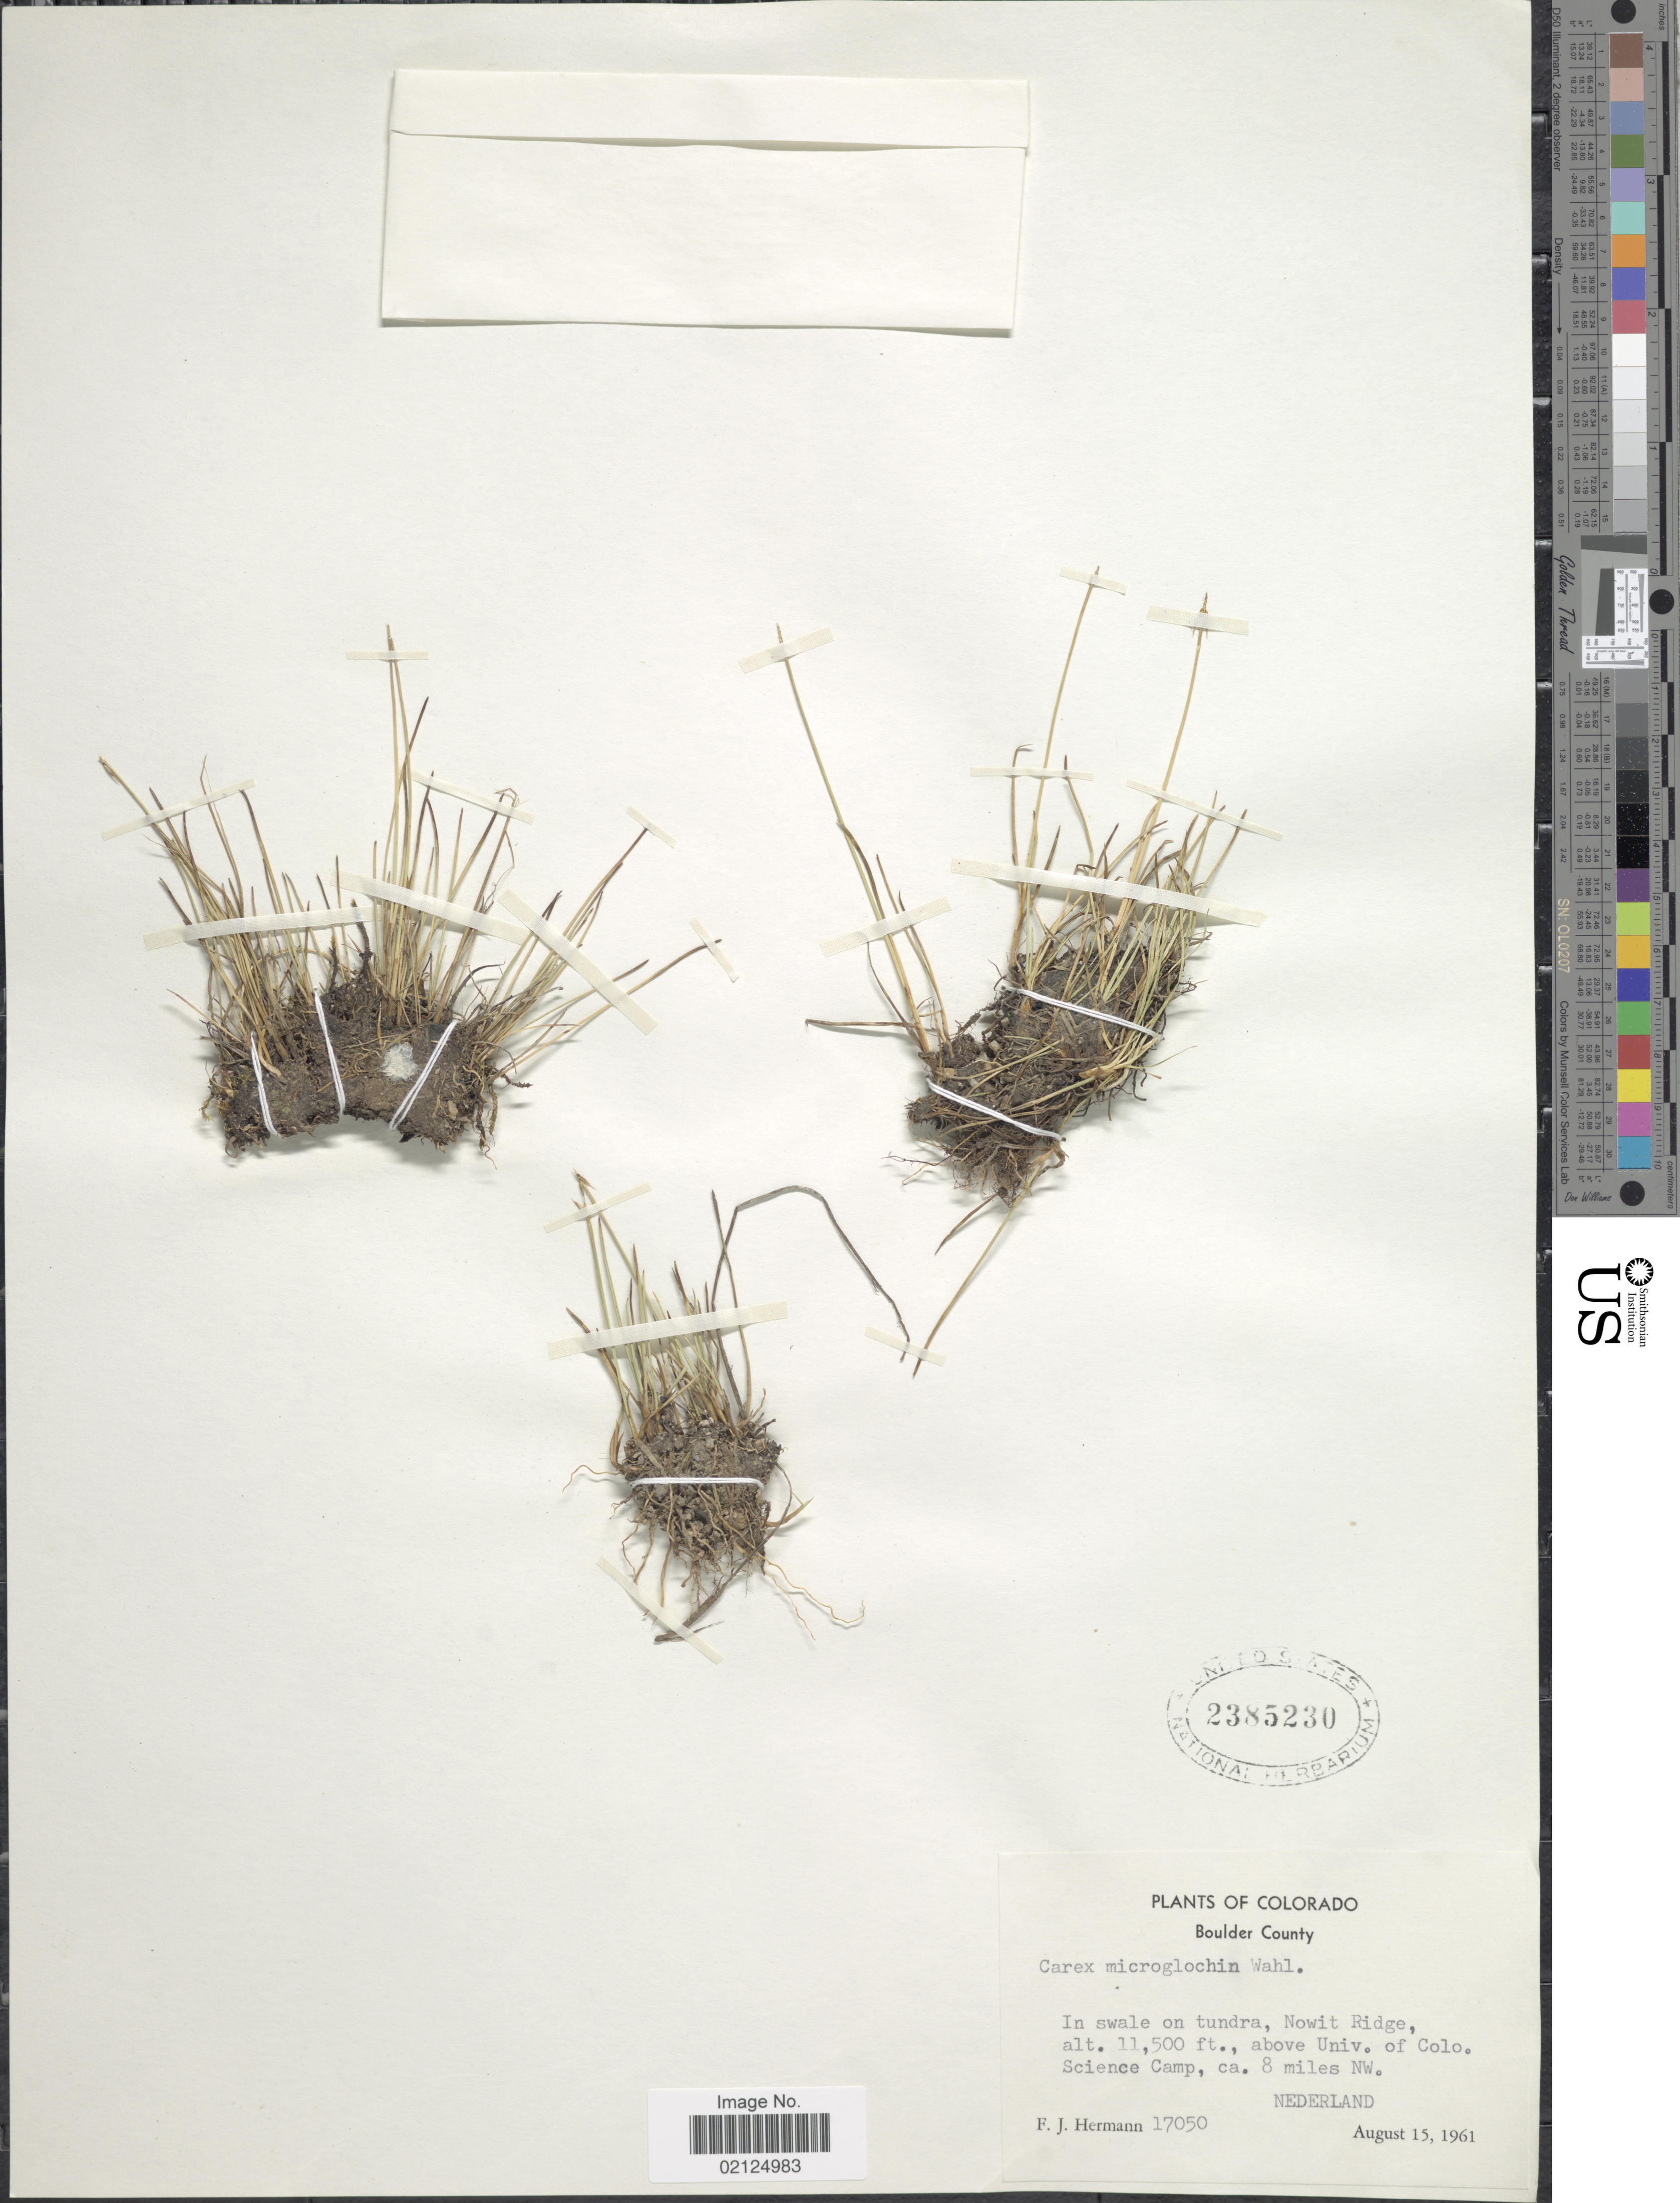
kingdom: Plantae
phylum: Tracheophyta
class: Liliopsida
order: Poales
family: Cyperaceae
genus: Carex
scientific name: Carex microglochin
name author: Wahlenb.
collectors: F. J. Hermann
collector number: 17050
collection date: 1961-08-15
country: United States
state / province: Colorado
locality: Boulder County, Nowit Ridge, above Univ. of Colo. Science Camp, ca. 8 miles NW. Nederland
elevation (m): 3505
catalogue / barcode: US 2385230